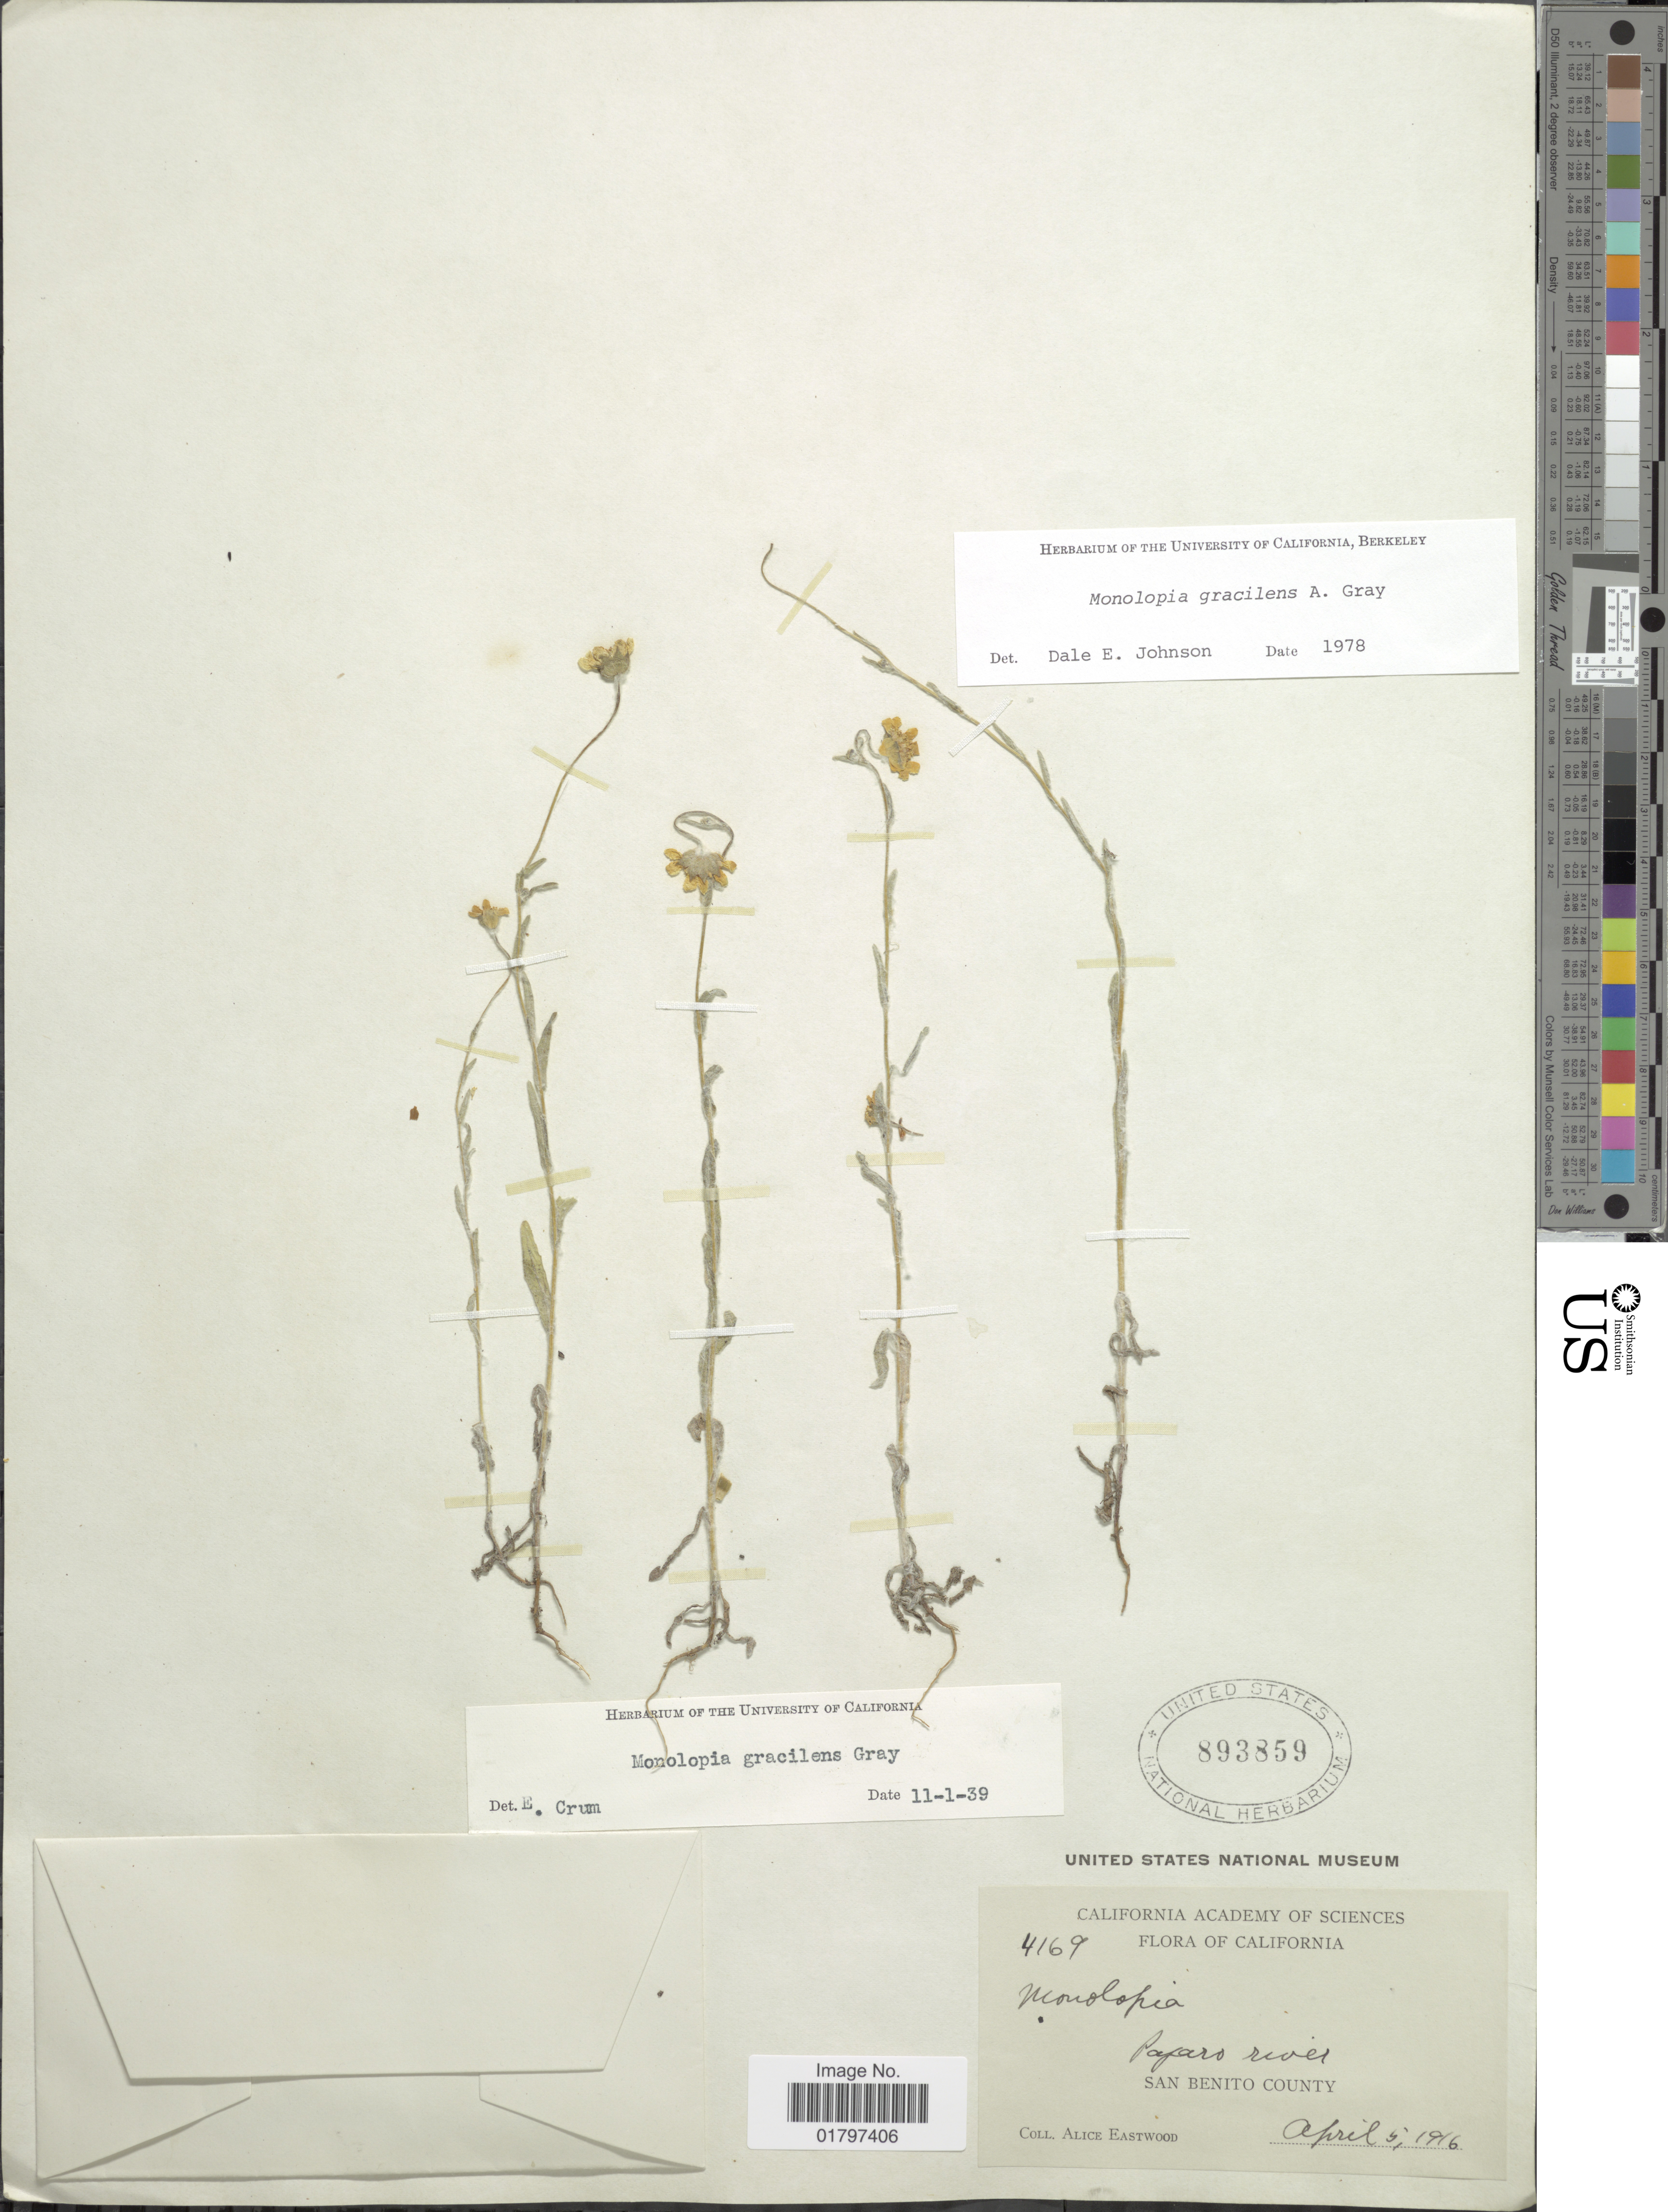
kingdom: Plantae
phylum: Tracheophyta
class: Magnoliopsida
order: Asterales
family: Asteraceae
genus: Monolopia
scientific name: Monolopia gracilens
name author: A. Gray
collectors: A. Eastwood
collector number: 4169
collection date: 1916-04-05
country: United States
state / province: California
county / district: San Benito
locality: Pajaro river. San Benito County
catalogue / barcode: US 893859